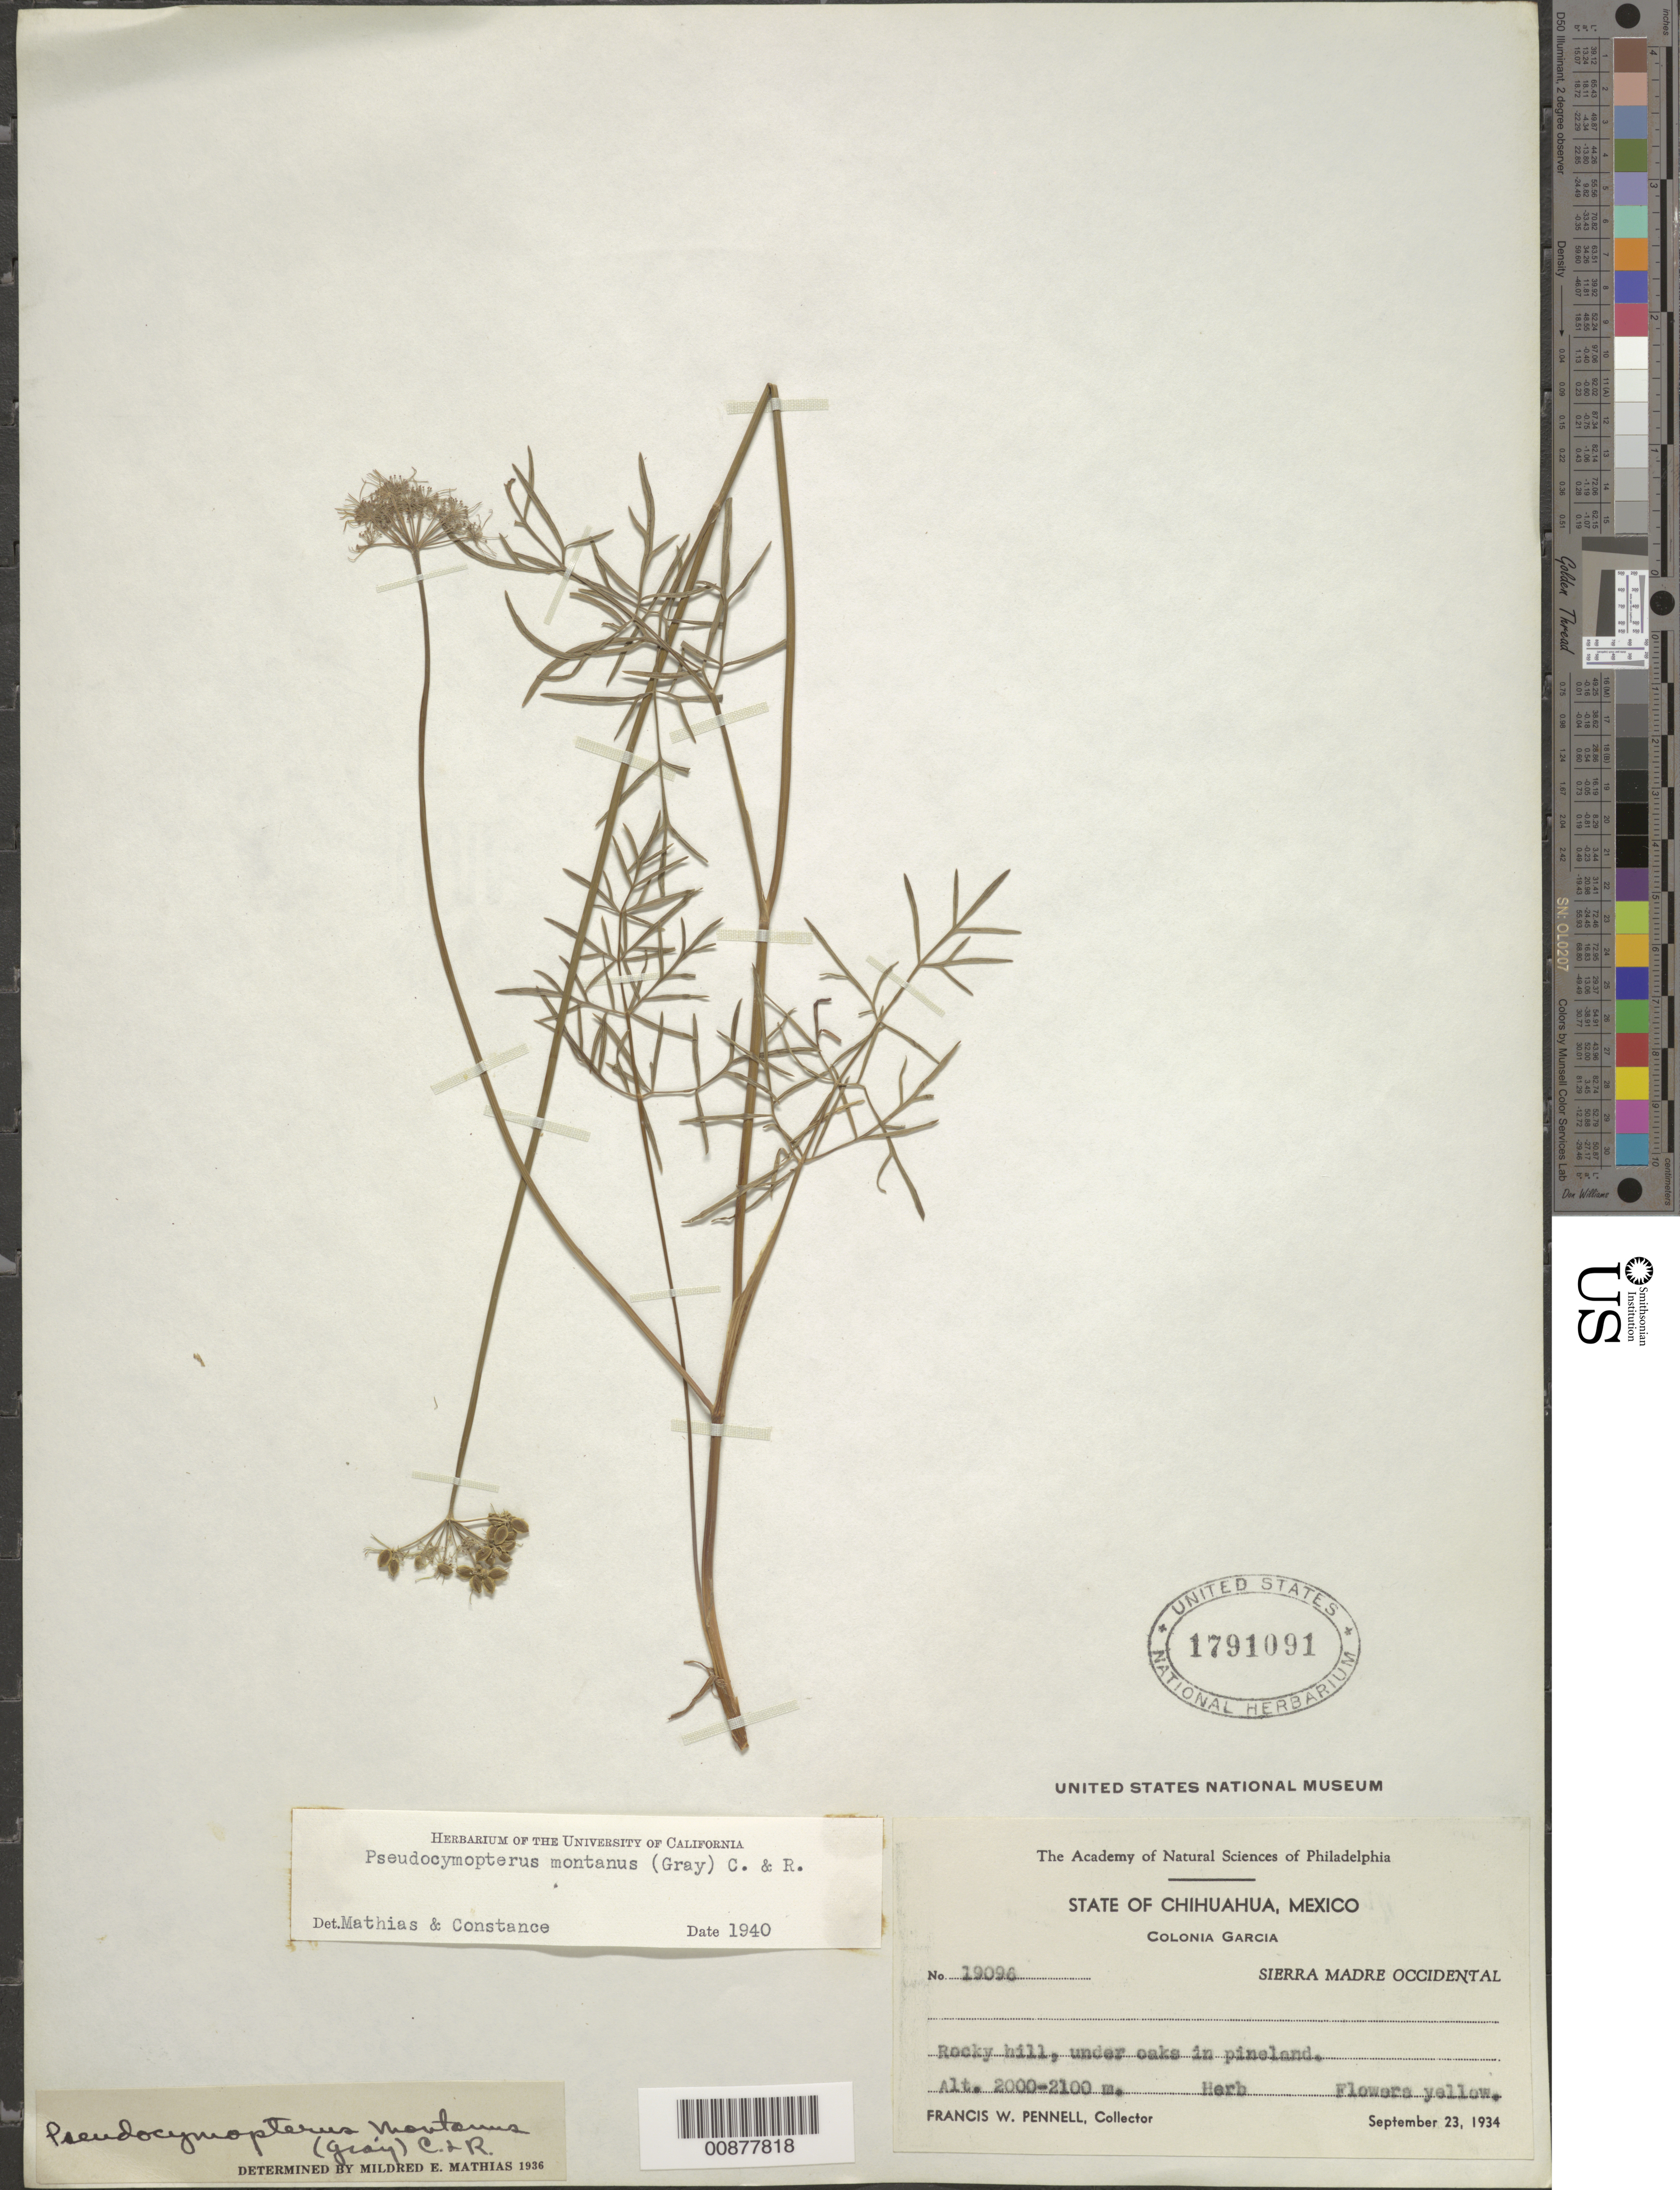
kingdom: Plantae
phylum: Tracheophyta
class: Magnoliopsida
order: Apiales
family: Apiaceae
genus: Pseudocymopterus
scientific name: Pseudocymopterus montanus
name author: (A. Gray) J.M. Coult. & Rose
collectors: F. W. Pennell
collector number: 19096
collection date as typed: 23 Sep 1934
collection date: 1934-09-23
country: Mexico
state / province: Chihuahua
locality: Colonia García. Sierra Madre Occidental, Chihuahua.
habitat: Rocky hill, under oaks in pineland.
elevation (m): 2100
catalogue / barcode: US 1791091